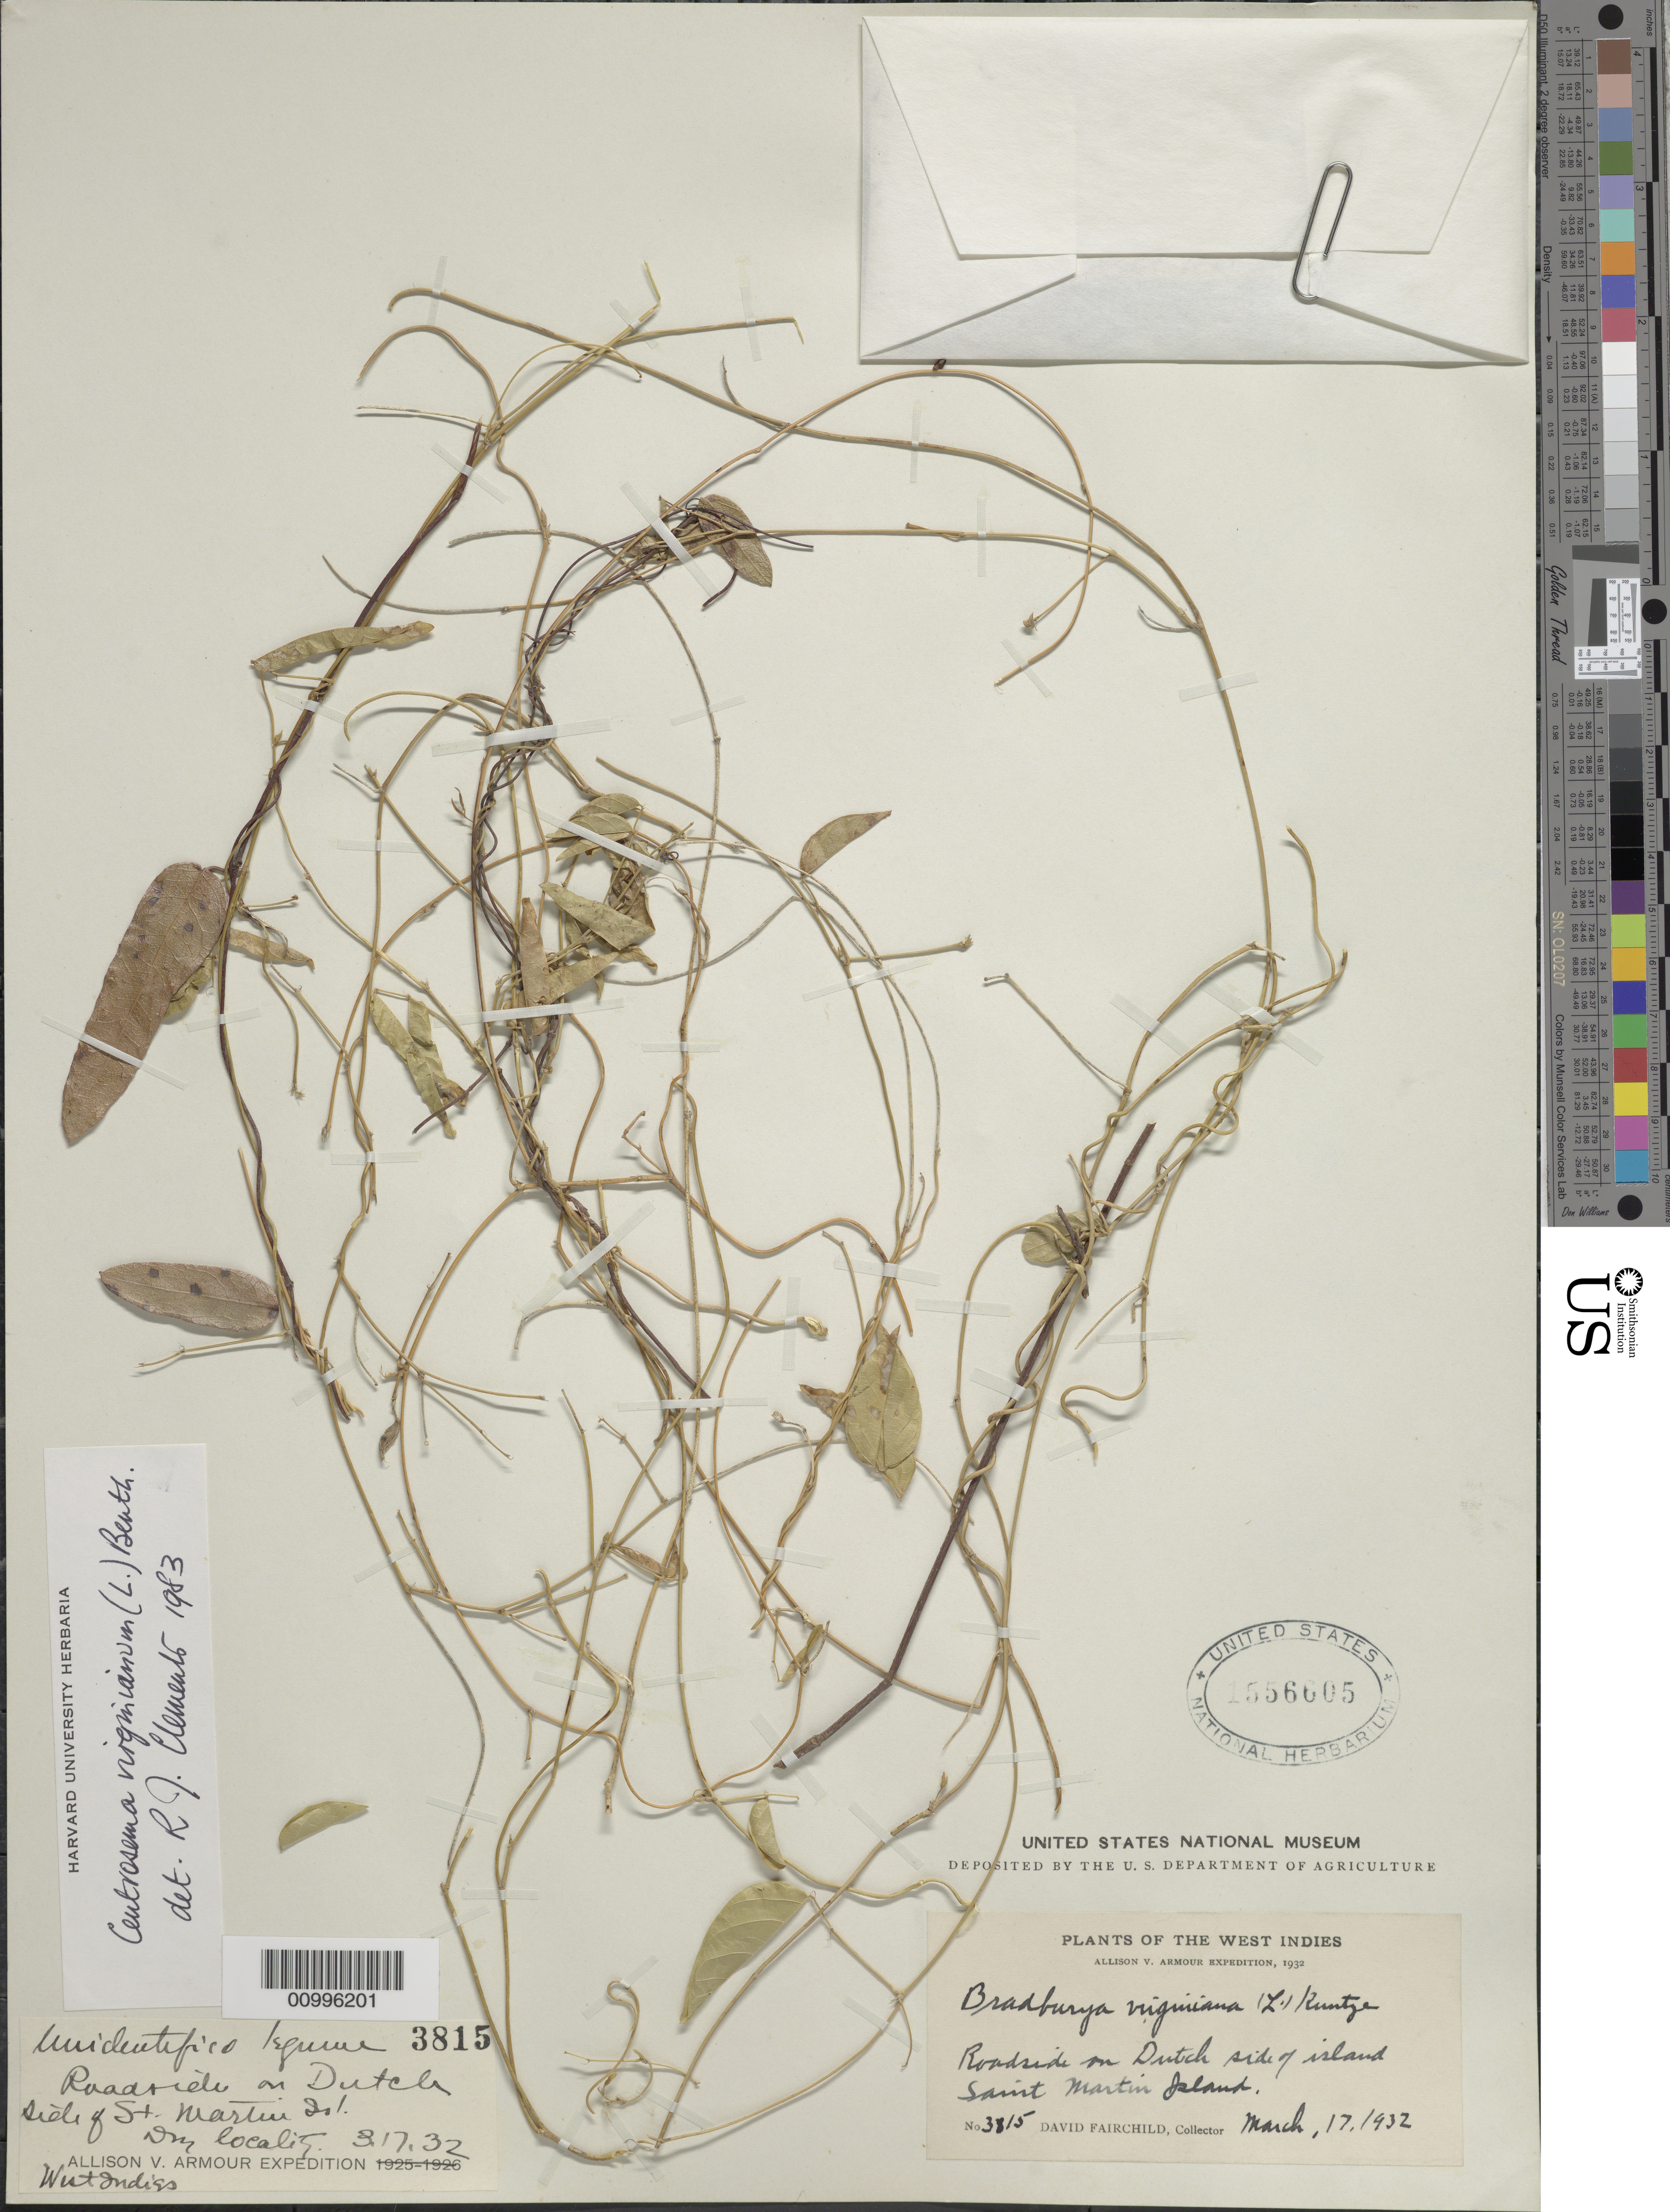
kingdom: Plantae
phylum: Tracheophyta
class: Magnoliopsida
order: Fabales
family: Fabaceae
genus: Centrosema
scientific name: Centrosema virginianum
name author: (L.) Benth.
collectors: D. Fairchild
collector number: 3815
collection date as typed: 17 Mar 1932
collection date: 1932-03-17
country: Sint Maartin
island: Sint Maarten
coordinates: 0 N, 0 E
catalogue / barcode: US 1556605